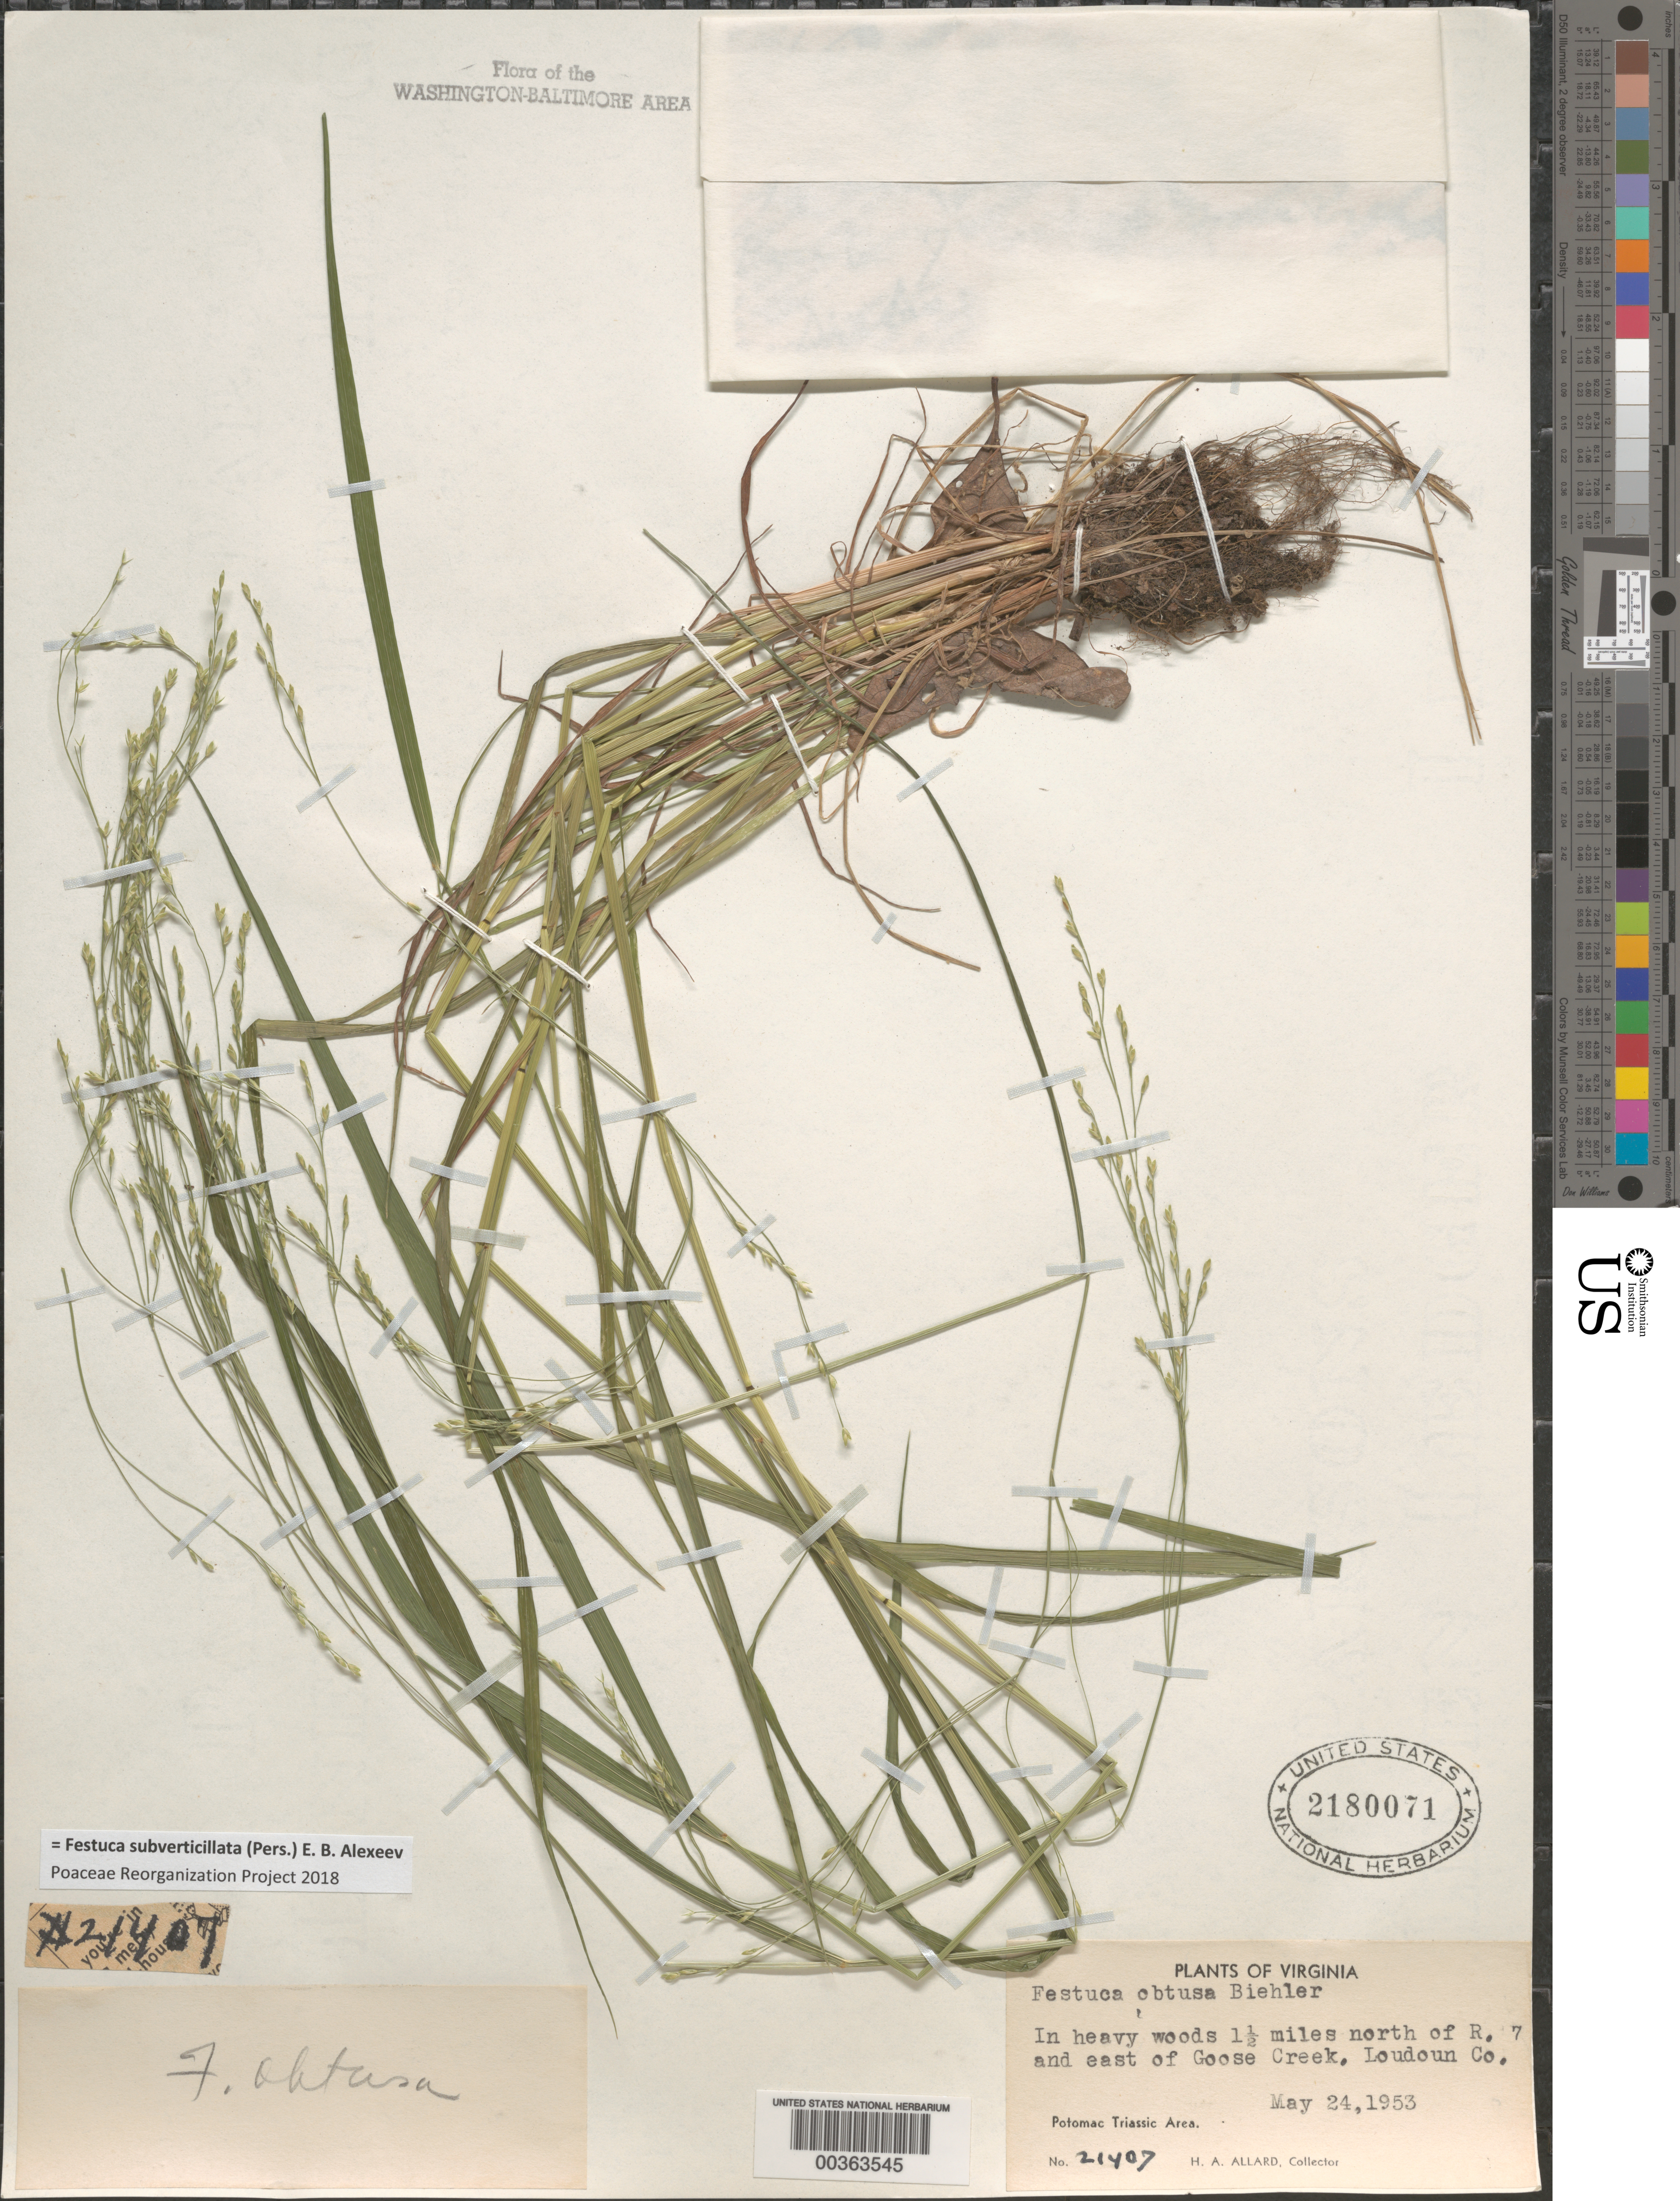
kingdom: Plantae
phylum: Tracheophyta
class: Liliopsida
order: Poales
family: Poaceae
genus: Festuca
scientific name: Festuca subverticillata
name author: (Pers.) E.B. Alexeev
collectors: H. A. Allard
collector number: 21407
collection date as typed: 24 May 1953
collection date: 1953-05-24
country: United States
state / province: Virginia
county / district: Loudoun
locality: North of Route 7 and east of Goose Creek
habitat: In heavy woods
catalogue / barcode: US 2180071